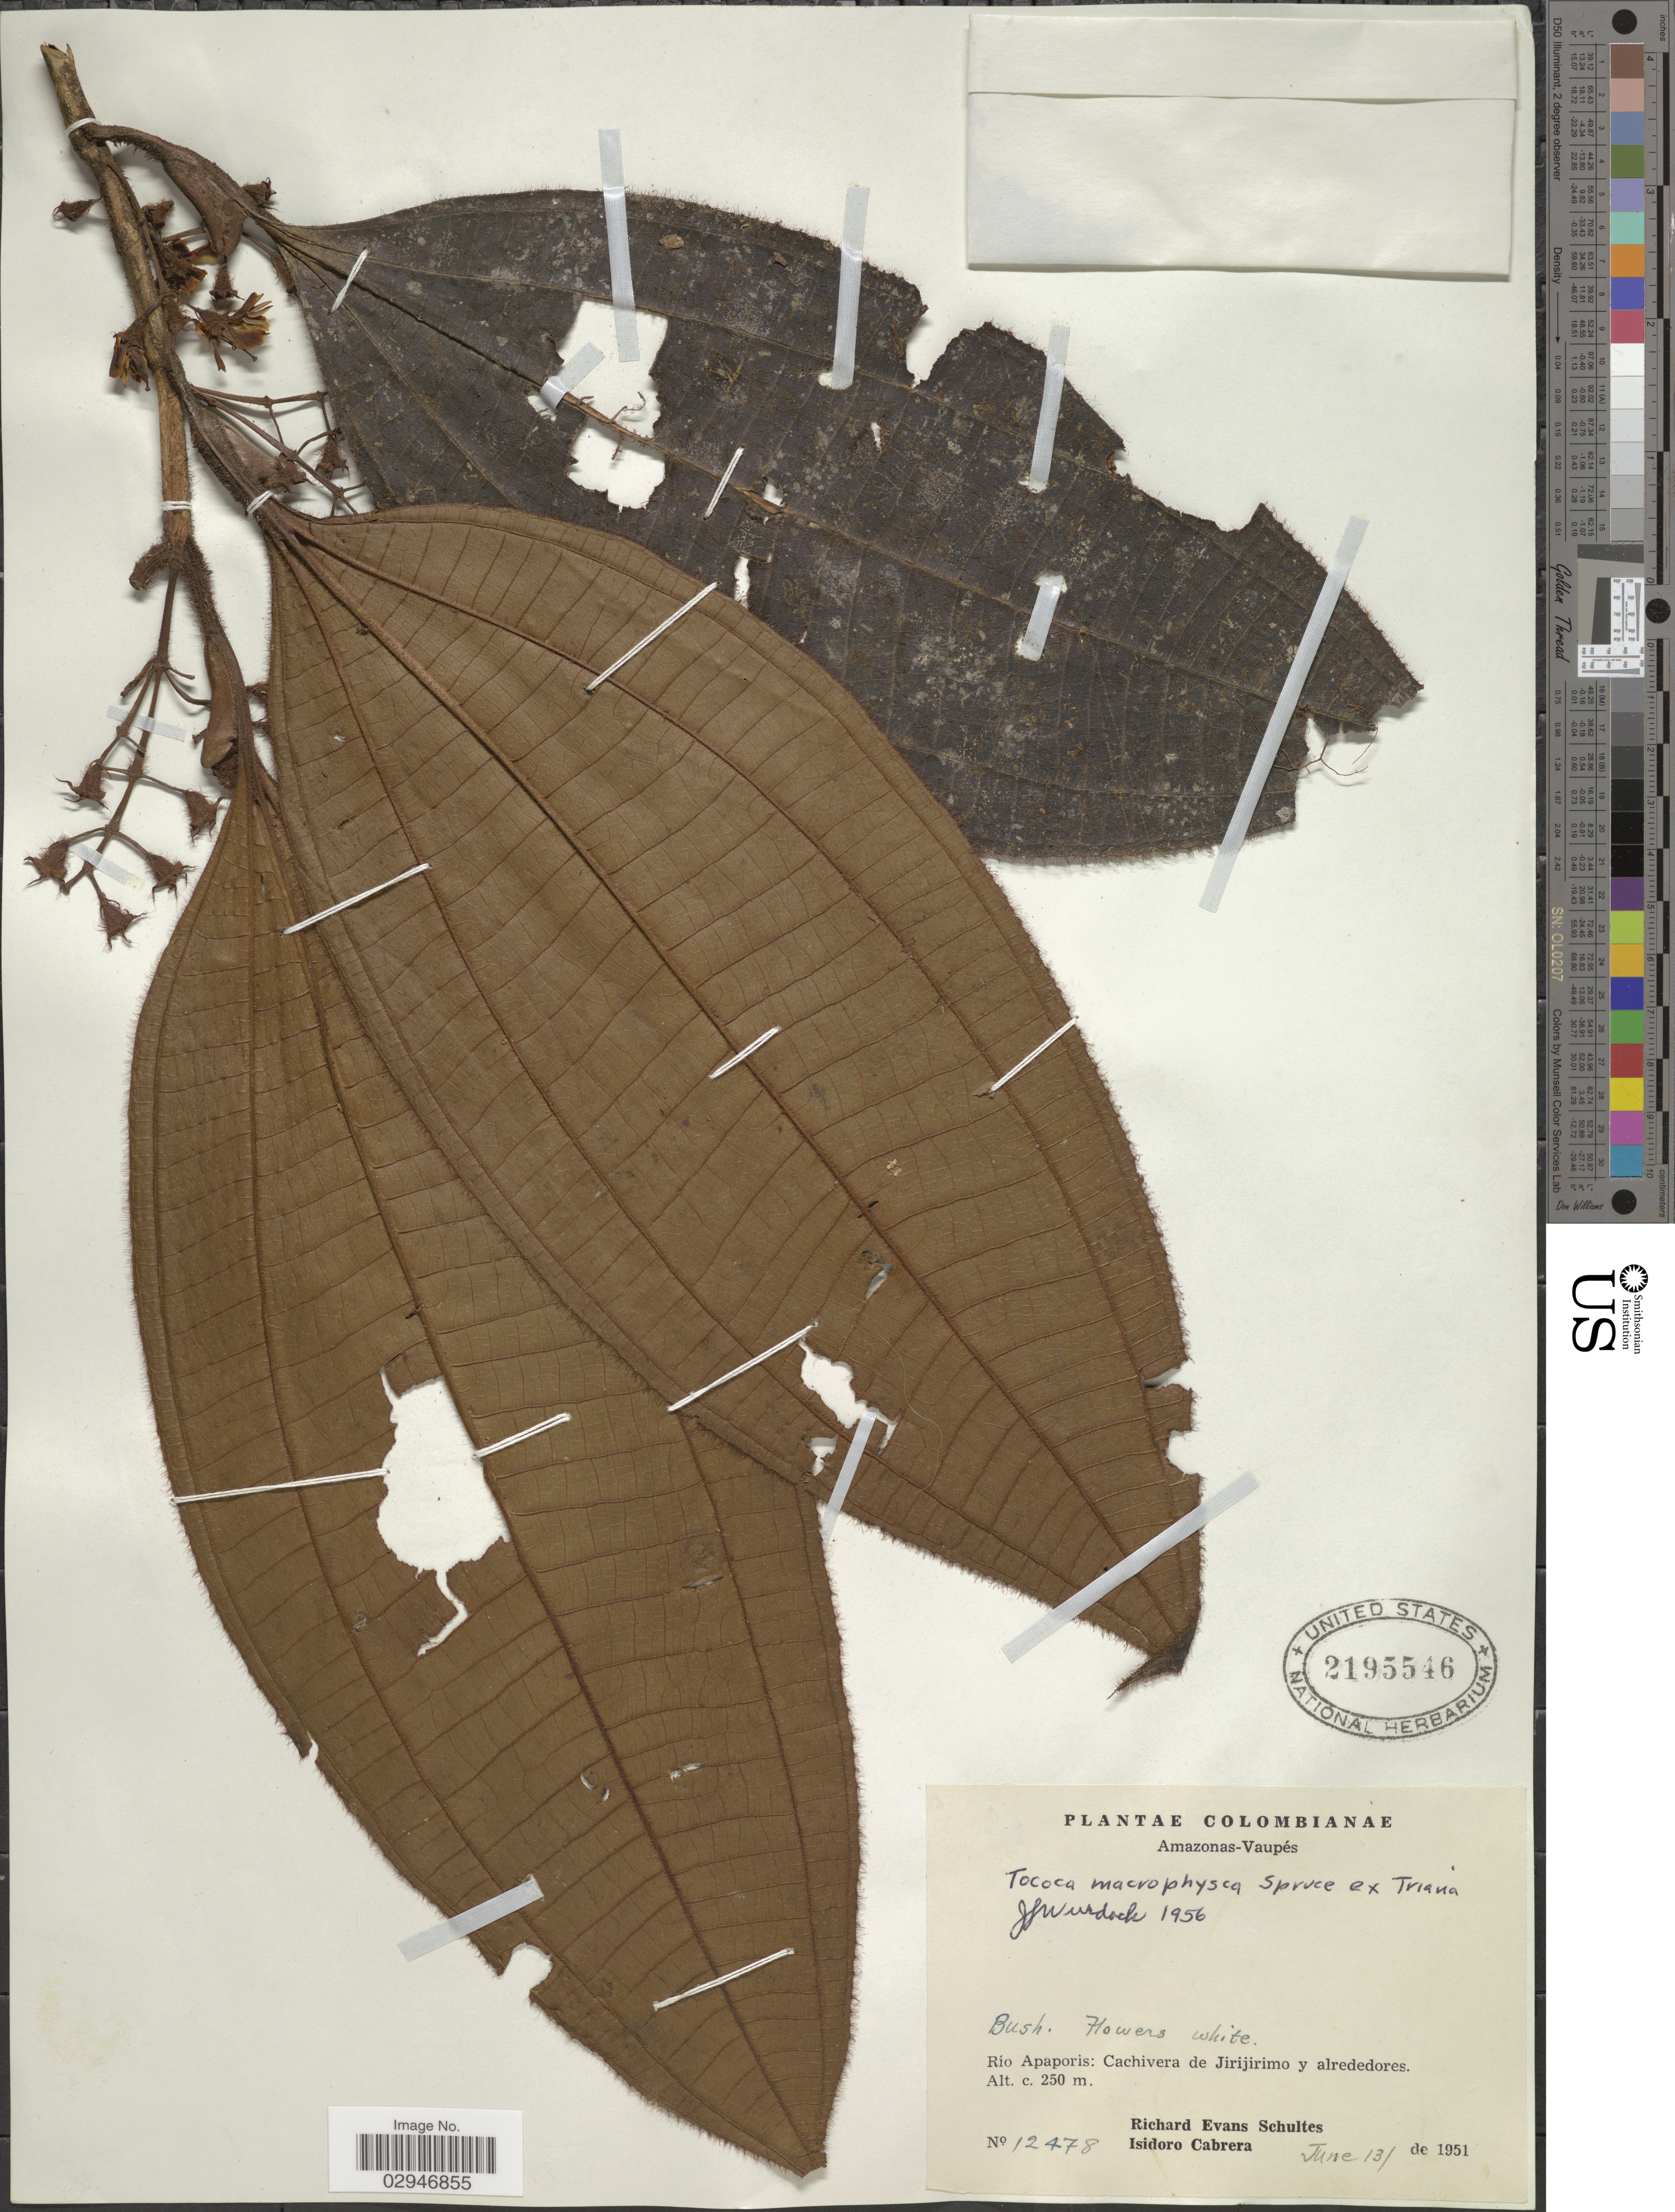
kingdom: Plantae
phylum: Tracheophyta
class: Magnoliopsida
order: Myrtales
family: Melastomataceae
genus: Tococa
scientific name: Tococa macrophysca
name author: Spruce ex Triana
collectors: R. E. Schultes & I. Cabrera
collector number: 12478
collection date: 1951-06-13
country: Colombia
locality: Amazonas-Vaupés. Río Apaporis: Cachivera de Jirijirimo y alrededores.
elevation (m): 250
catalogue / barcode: US 2195546